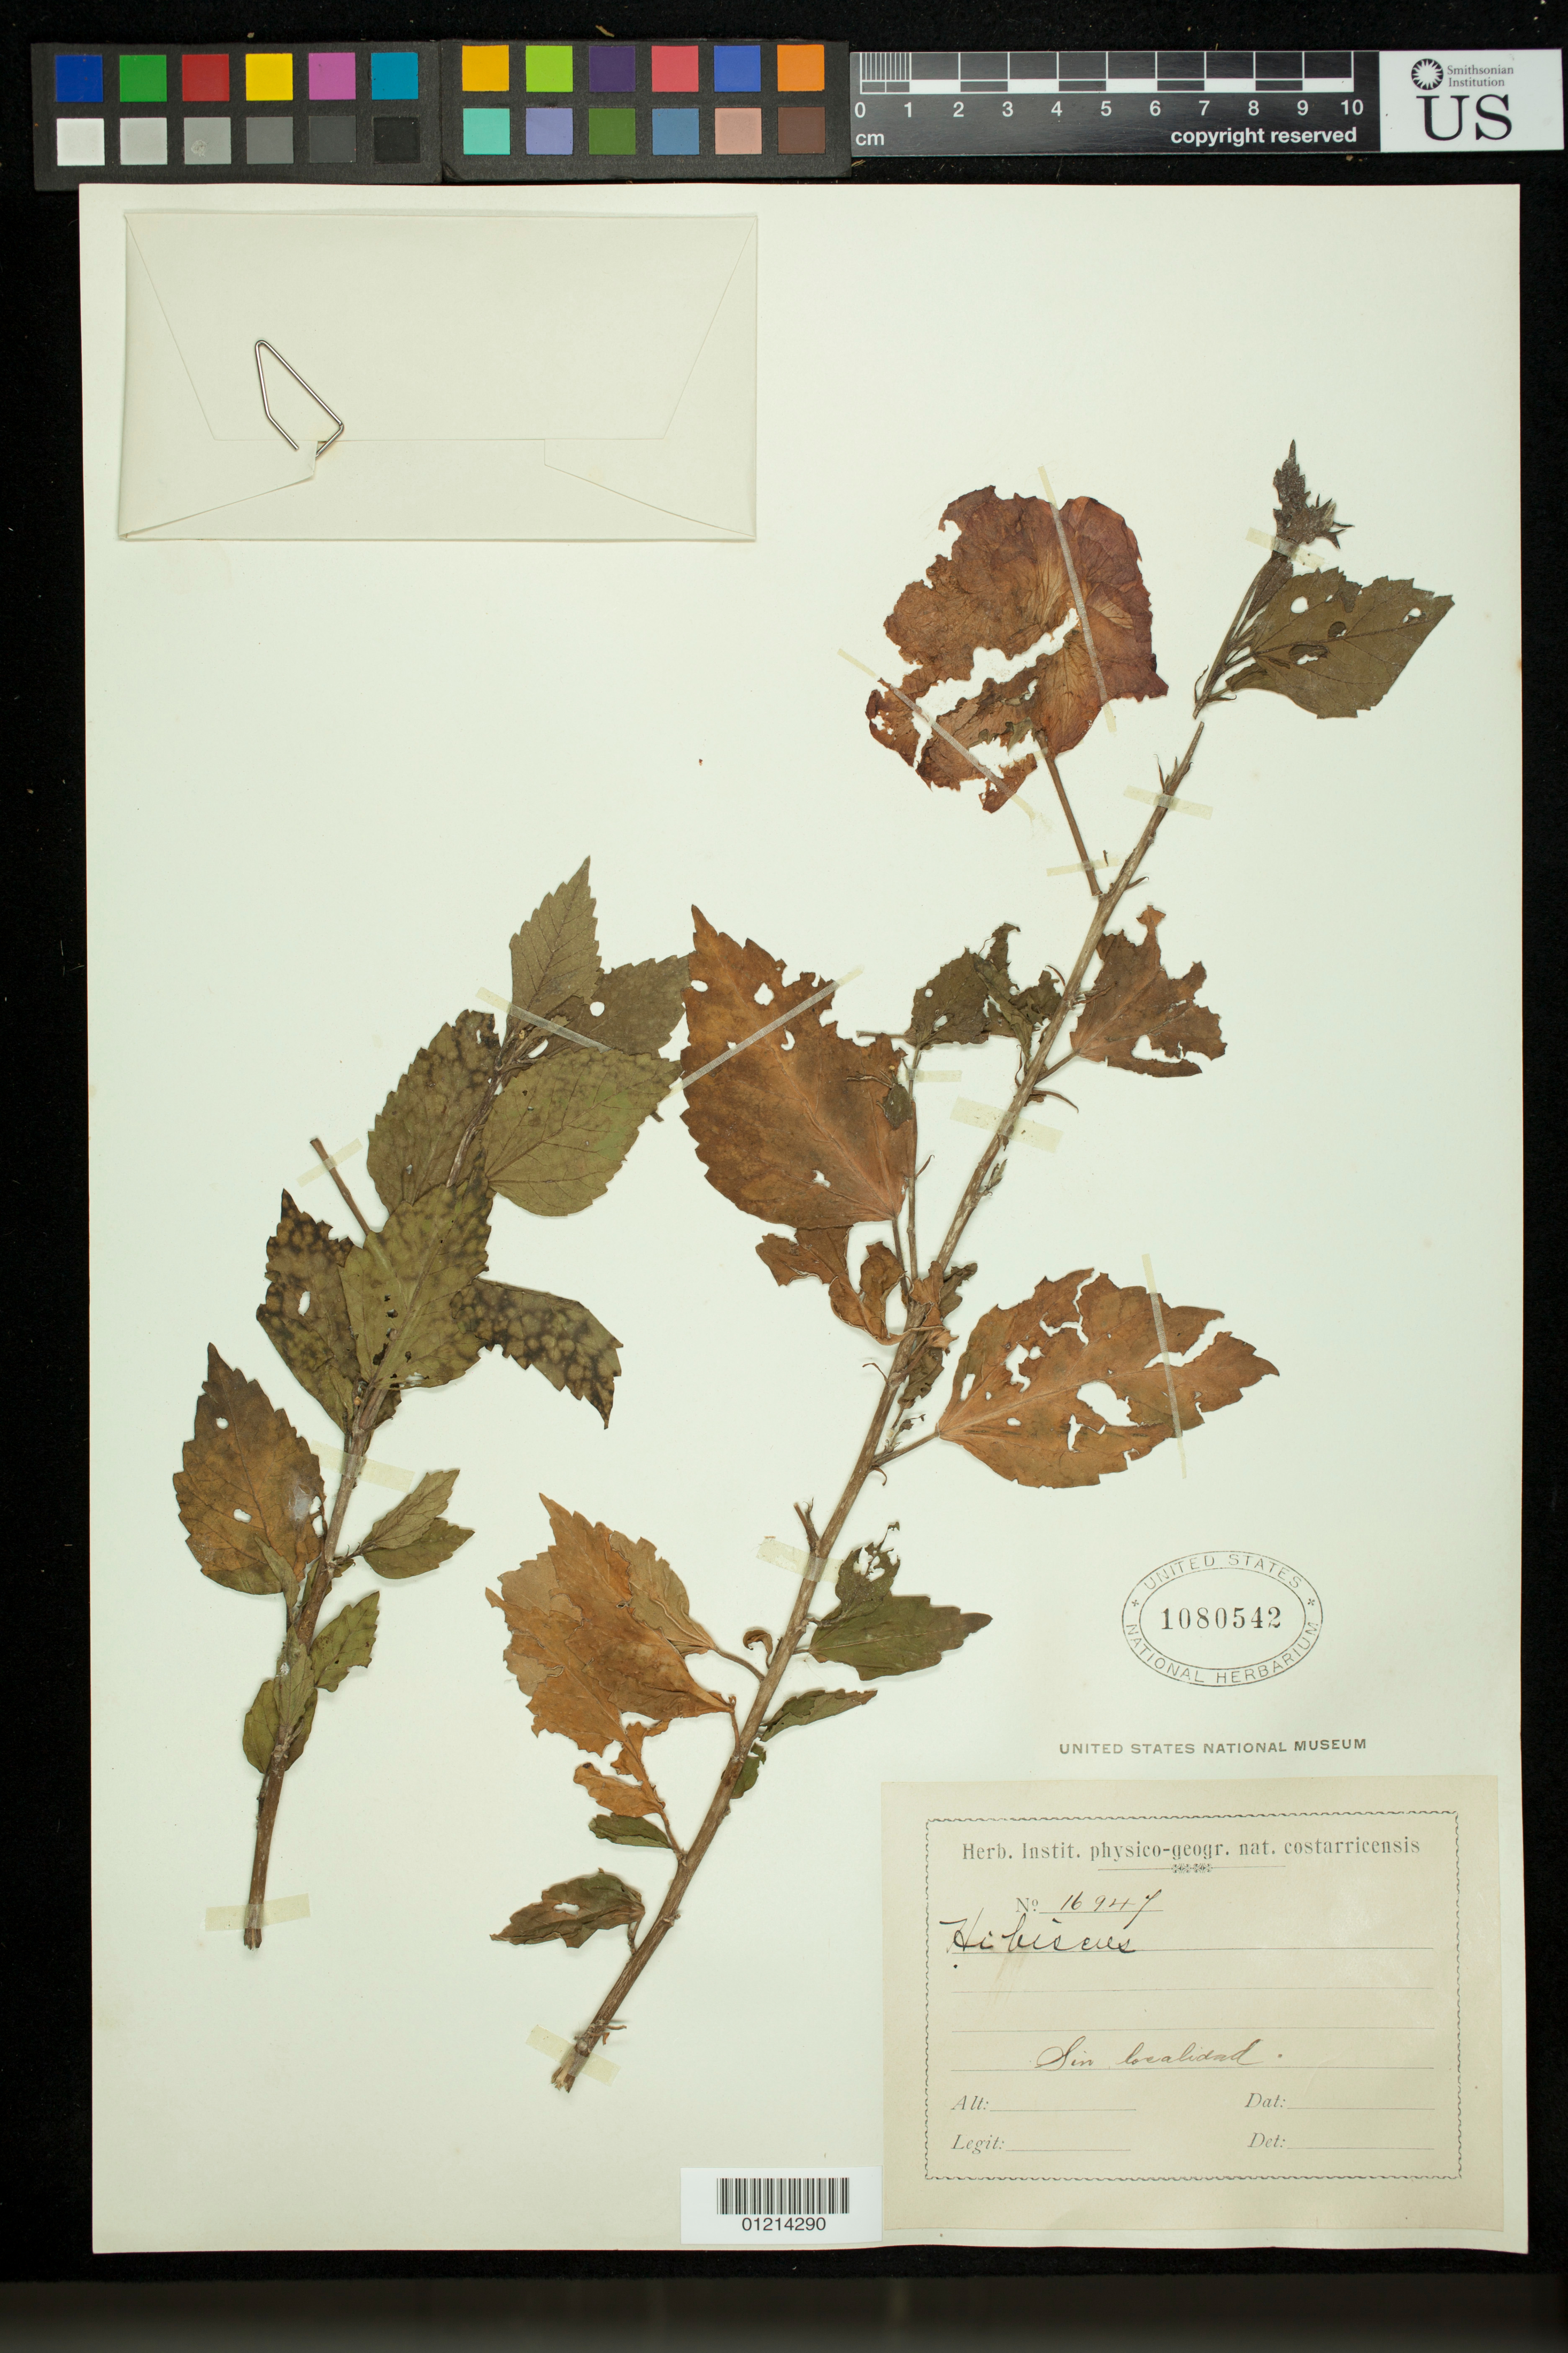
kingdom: Plantae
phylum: Tracheophyta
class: Magnoliopsida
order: Malvales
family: Malvaceae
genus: Hibiscus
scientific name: Hibiscus rosa-sinensis var. rosa-sinensis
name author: L.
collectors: ex Herb. Inst. Physico-Geogr. Nat. Costarricensis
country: Costa Rica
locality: Sin loc.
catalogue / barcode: US 1080542